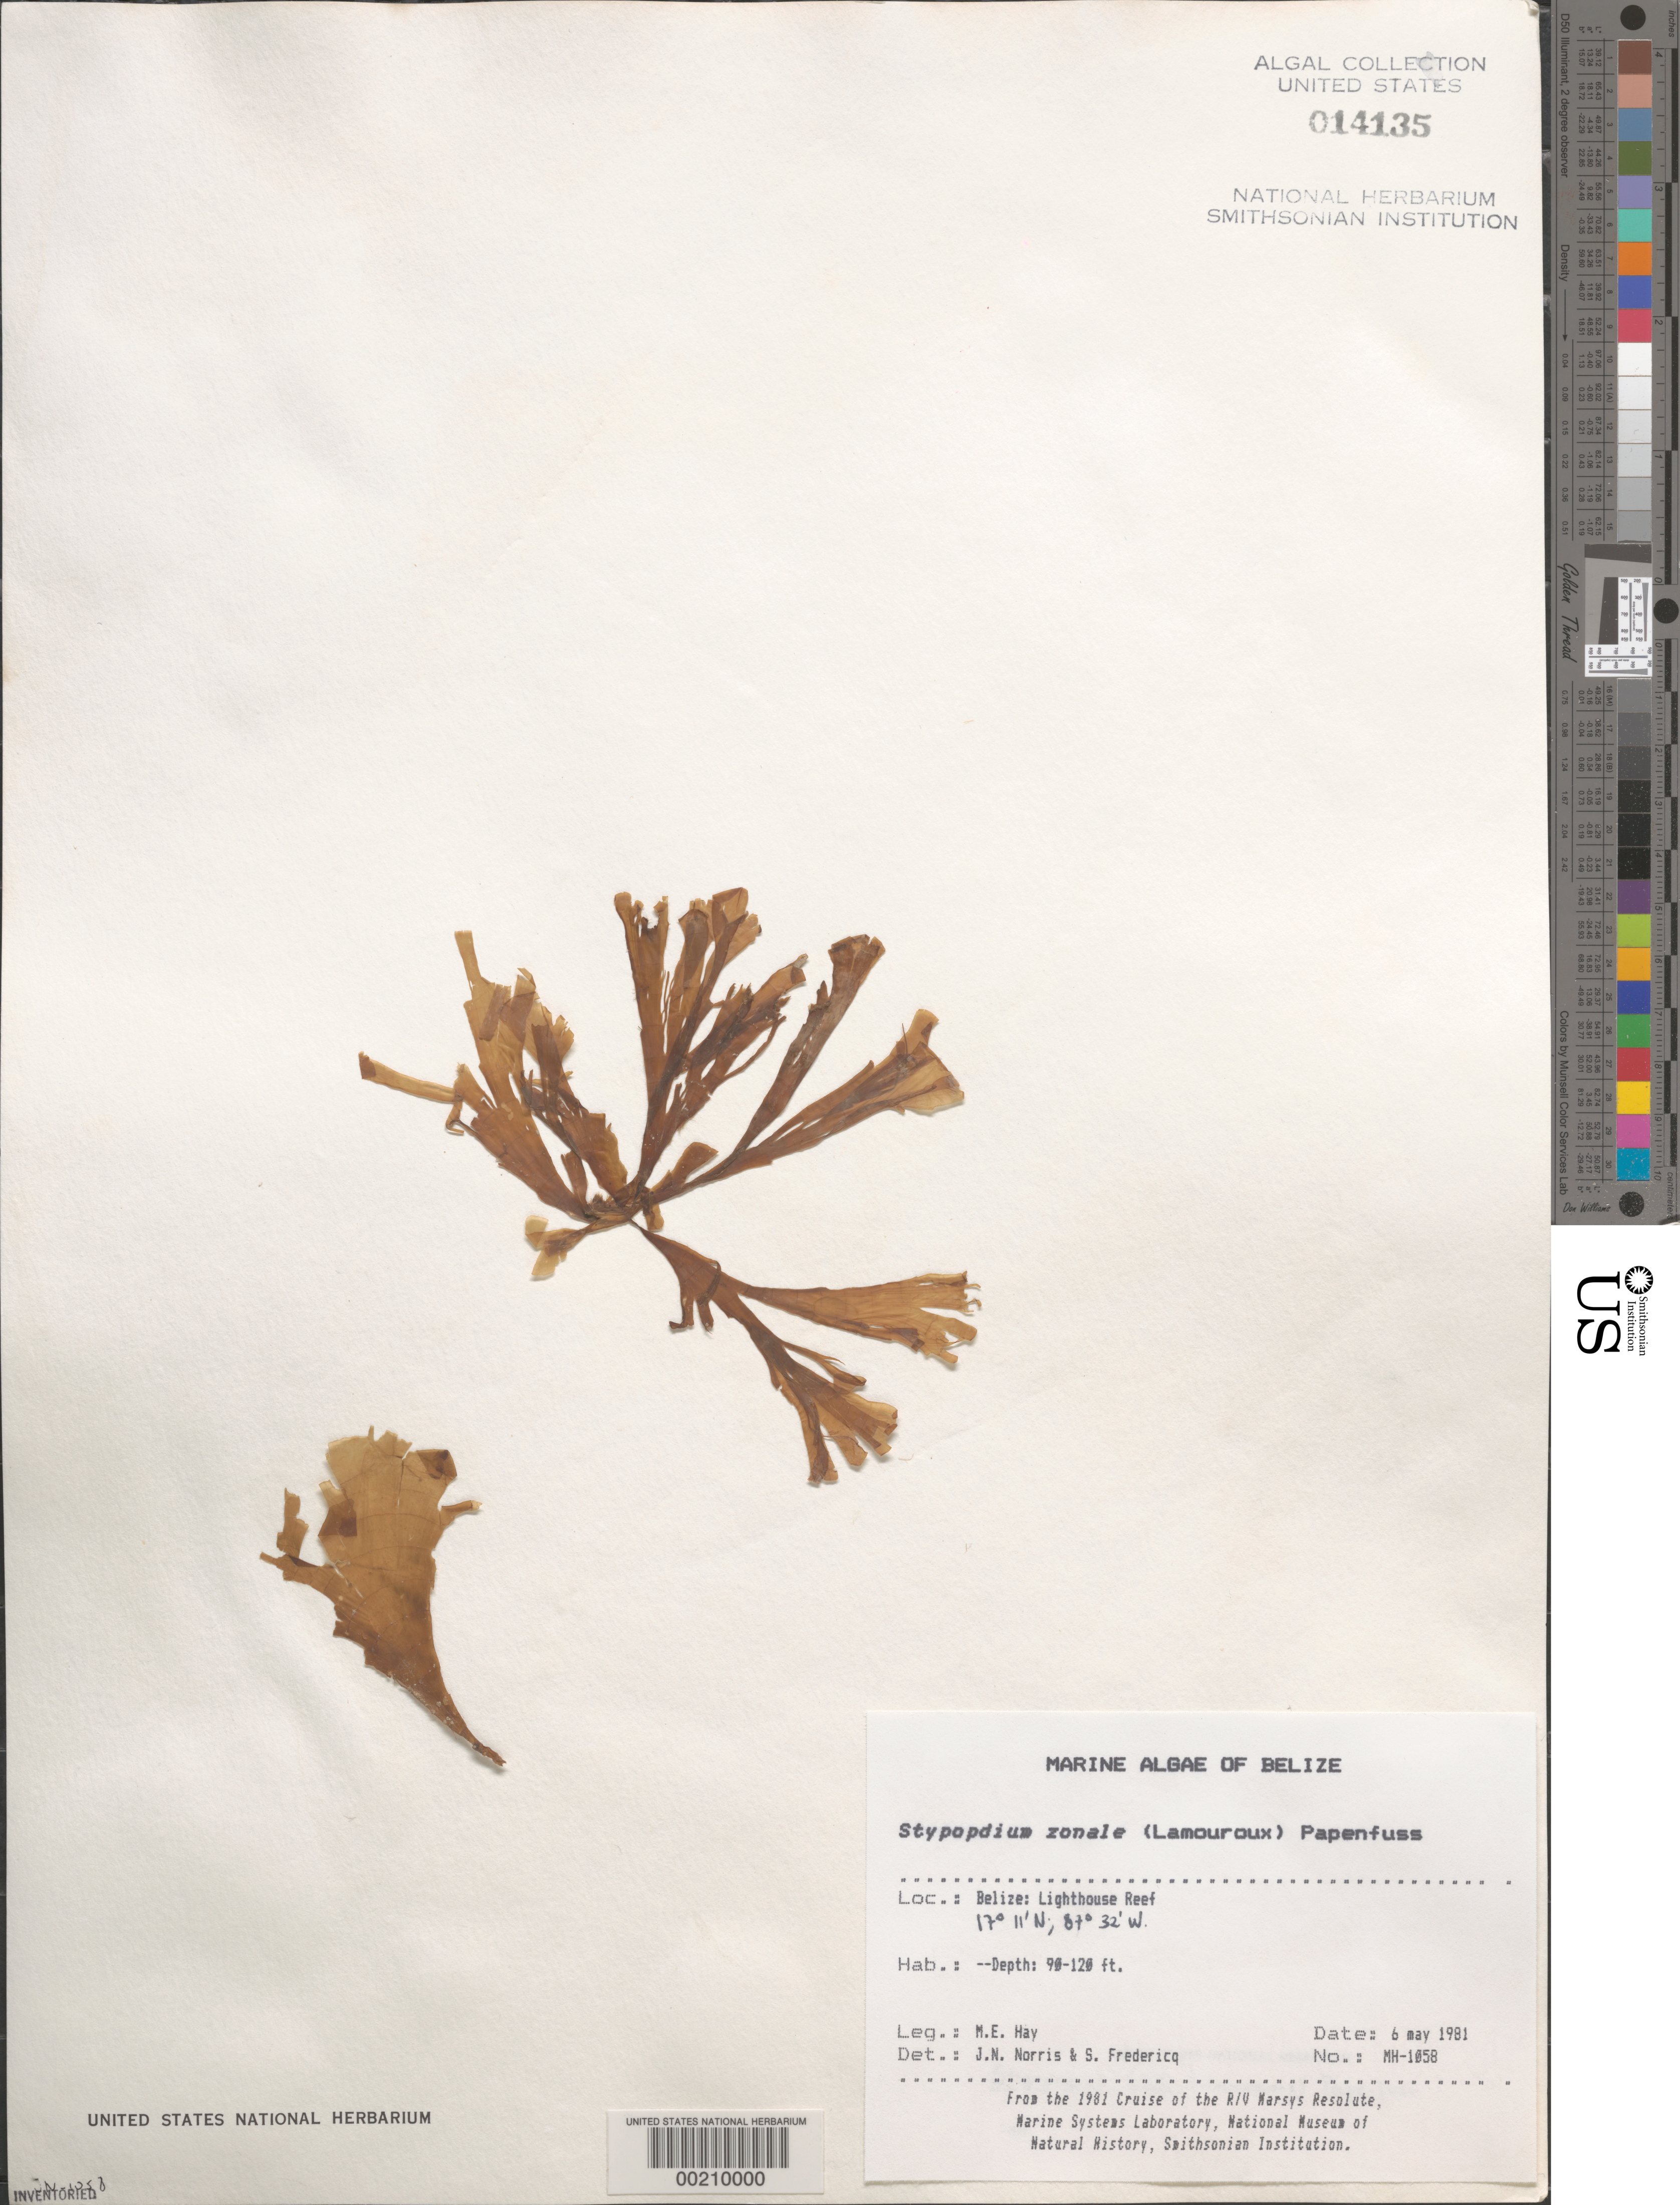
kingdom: Chromista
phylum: Ochrophyta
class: Phaeophyceae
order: Dictyotales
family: Dictyotaceae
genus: Stypopodium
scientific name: Stypopodium zonale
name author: (J.V.Lamouroux) Papenf.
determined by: Norris, J. N.; Fredericq, S.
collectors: M. E. Hay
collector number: MEH-1058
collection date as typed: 06 May 1981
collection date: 1981-05-06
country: Belize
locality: Lighthouse reef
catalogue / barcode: US 14135